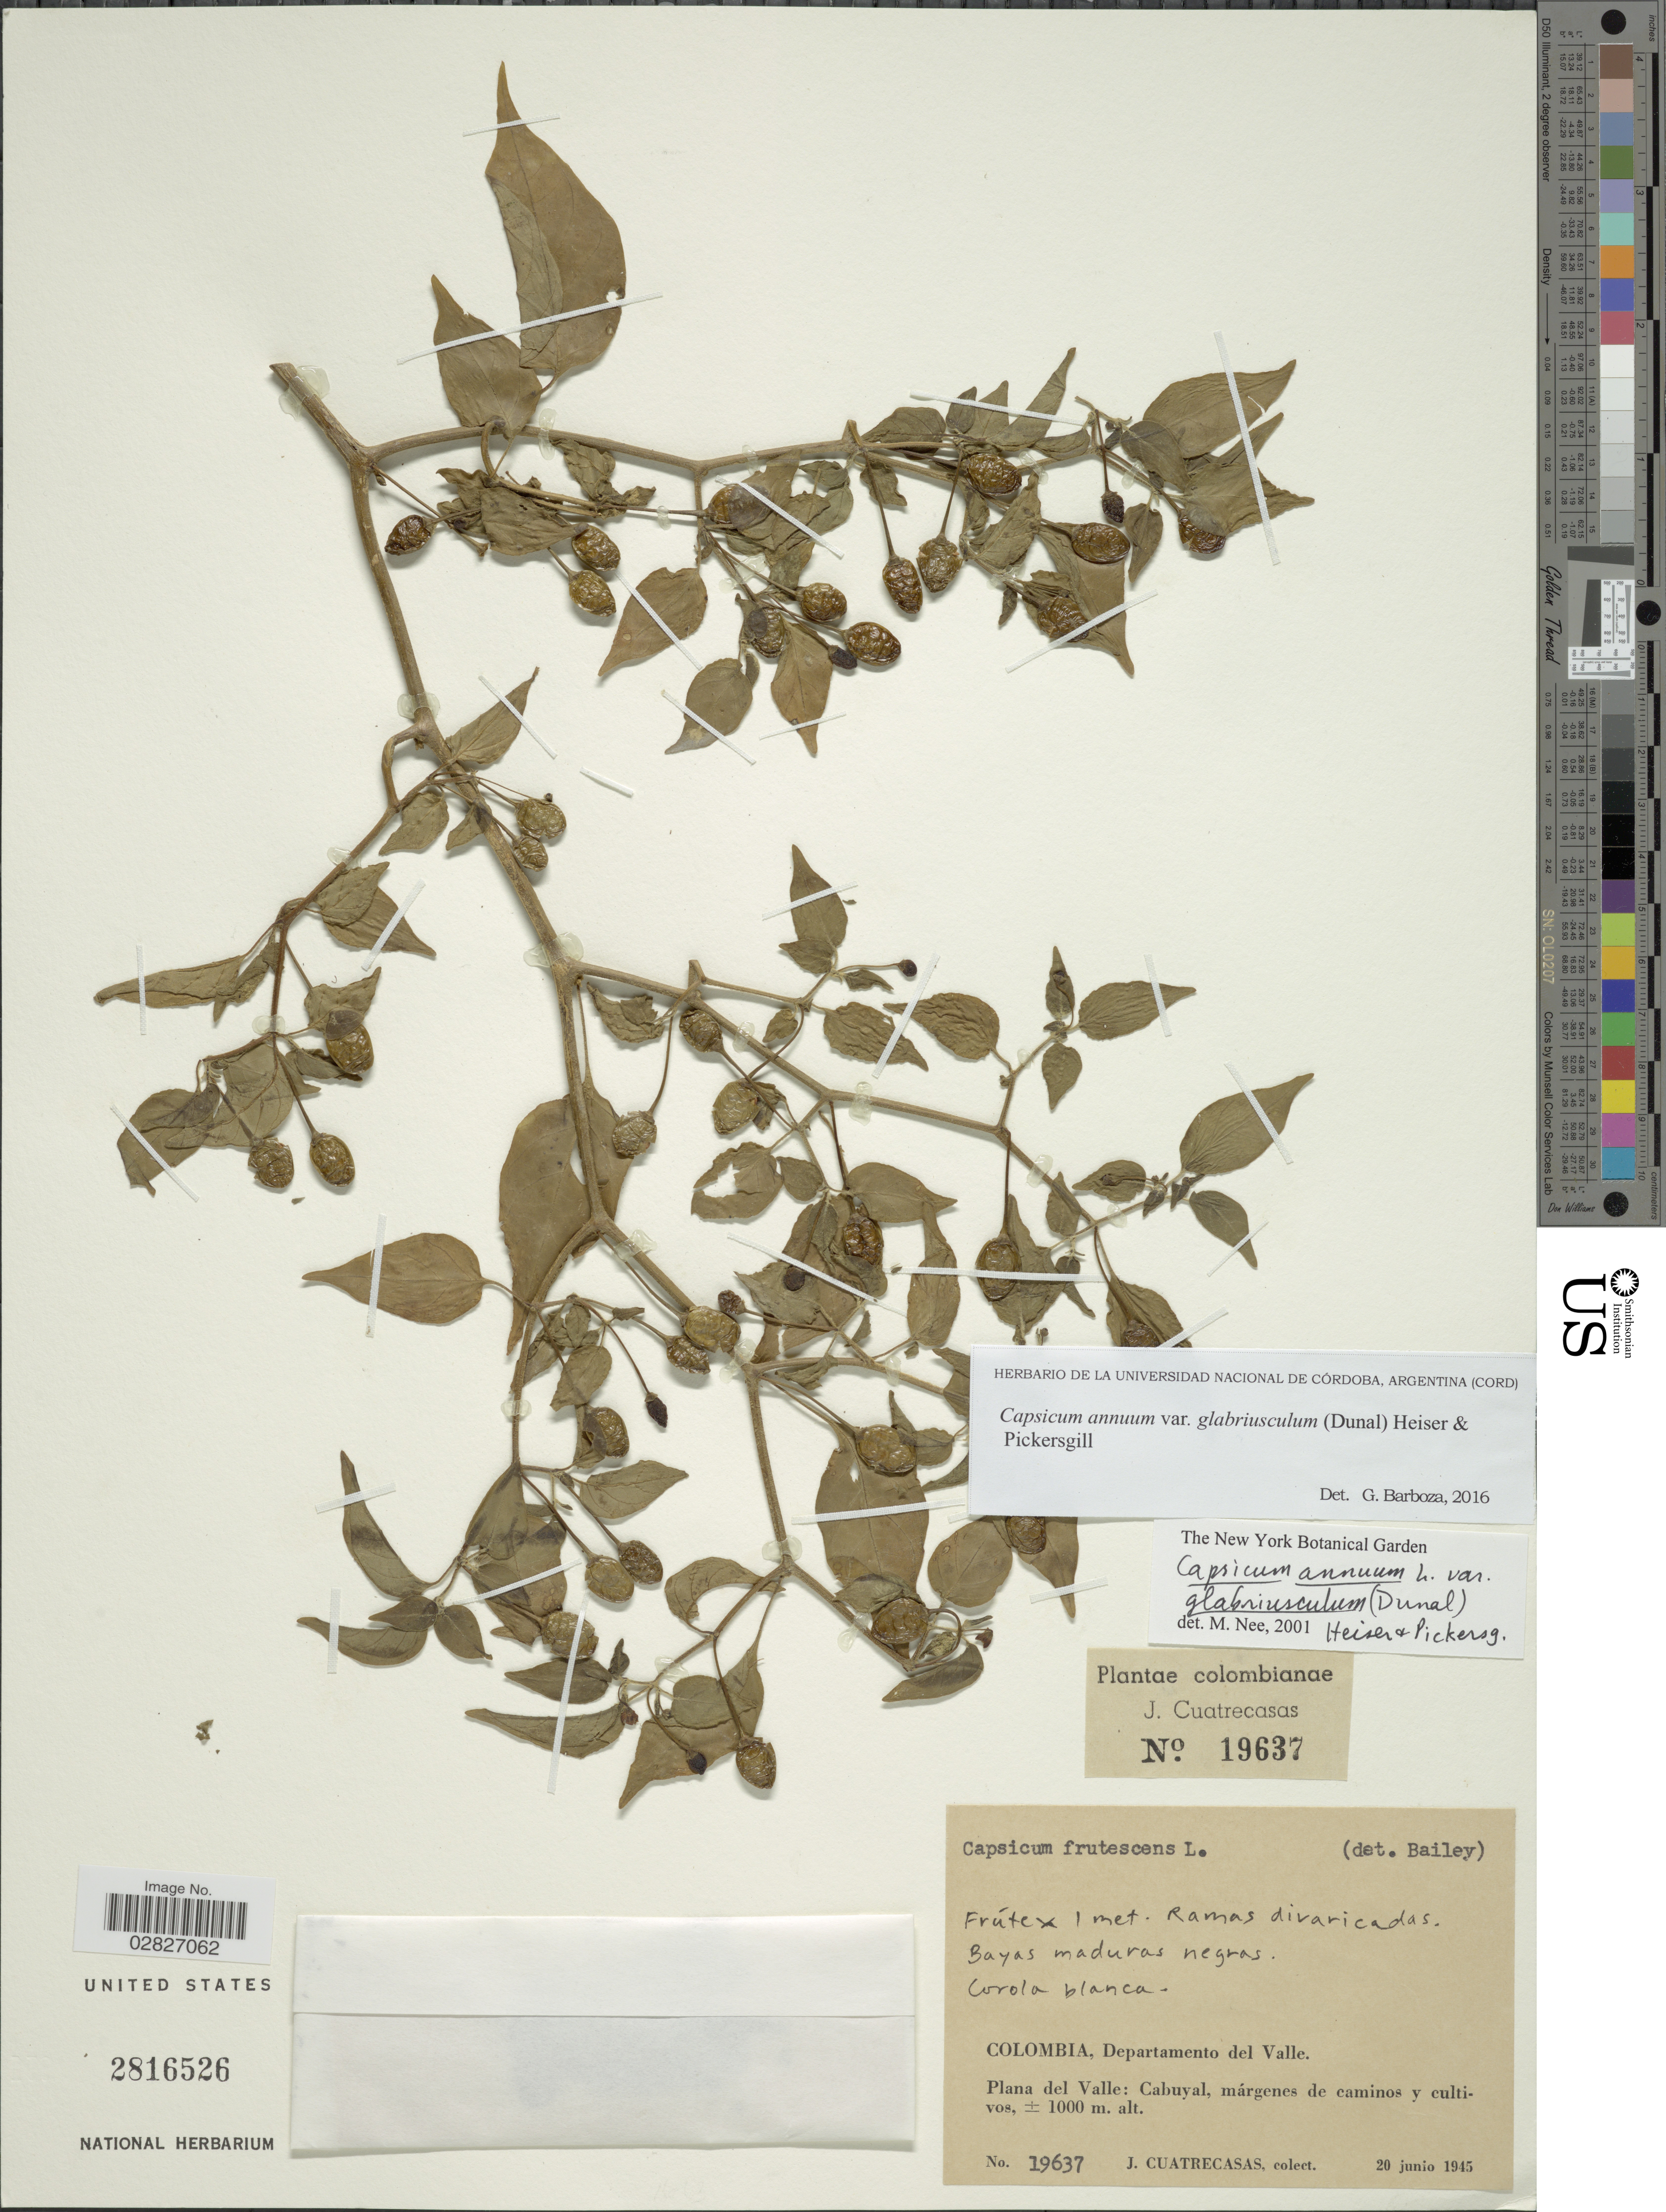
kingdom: Plantae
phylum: Tracheophyta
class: Magnoliopsida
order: Solanales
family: Solanaceae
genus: Capsicum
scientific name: Capsicum annuum var. glabriusculum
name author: (Dunal) Heiser & Pickersgill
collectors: J. Cuatrecasas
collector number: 19637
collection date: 1945-06-20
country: Colombia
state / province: Valle del Cauca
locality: Departamento del Valle, Plana del Valle, Cabuyal, márgenes de caminos y cultivos.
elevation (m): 1000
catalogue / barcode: US 2816526